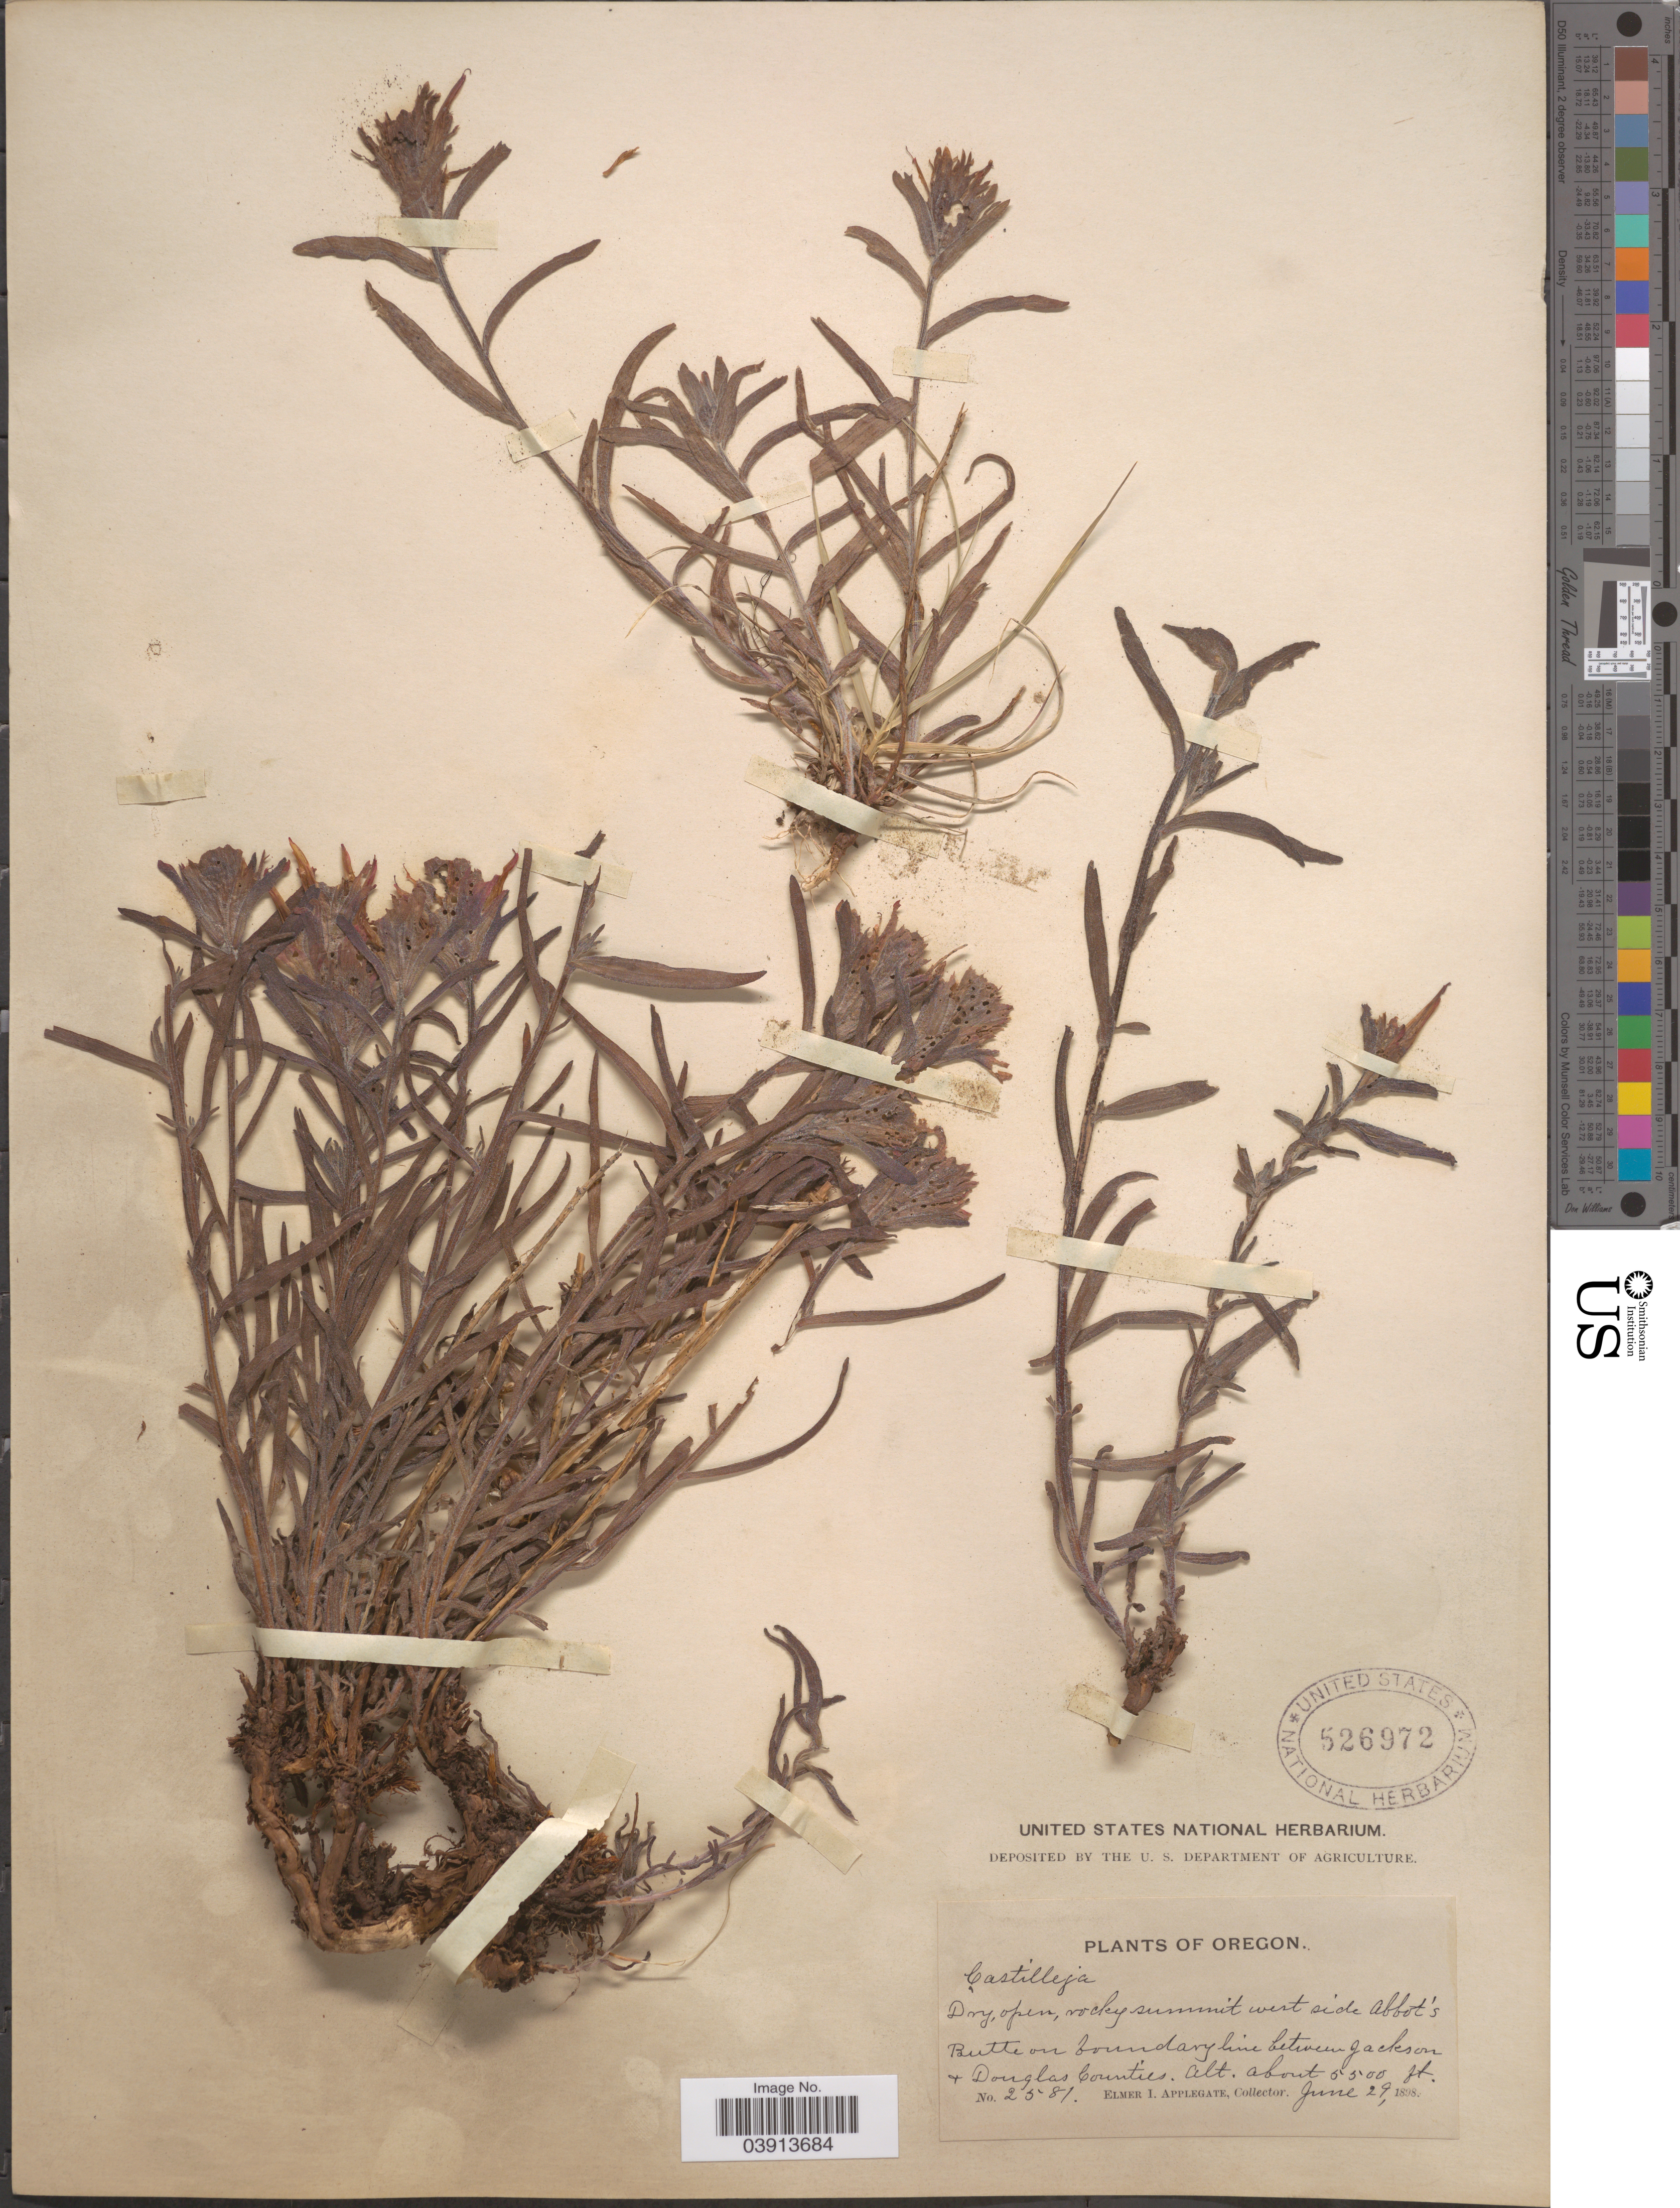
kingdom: Plantae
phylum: Tracheophyta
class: Magnoliopsida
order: Lamiales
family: Orobanchaceae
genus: Castilleja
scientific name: Castilleja pruinosa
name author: Fernald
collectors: E. I. Applegate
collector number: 2581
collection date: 1898-06-29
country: United States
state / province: Oregon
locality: Dry, open, rocky summit west side Abbot's Butte on boundary line between Jackson & Douglas Counties.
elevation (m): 1676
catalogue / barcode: US 526972